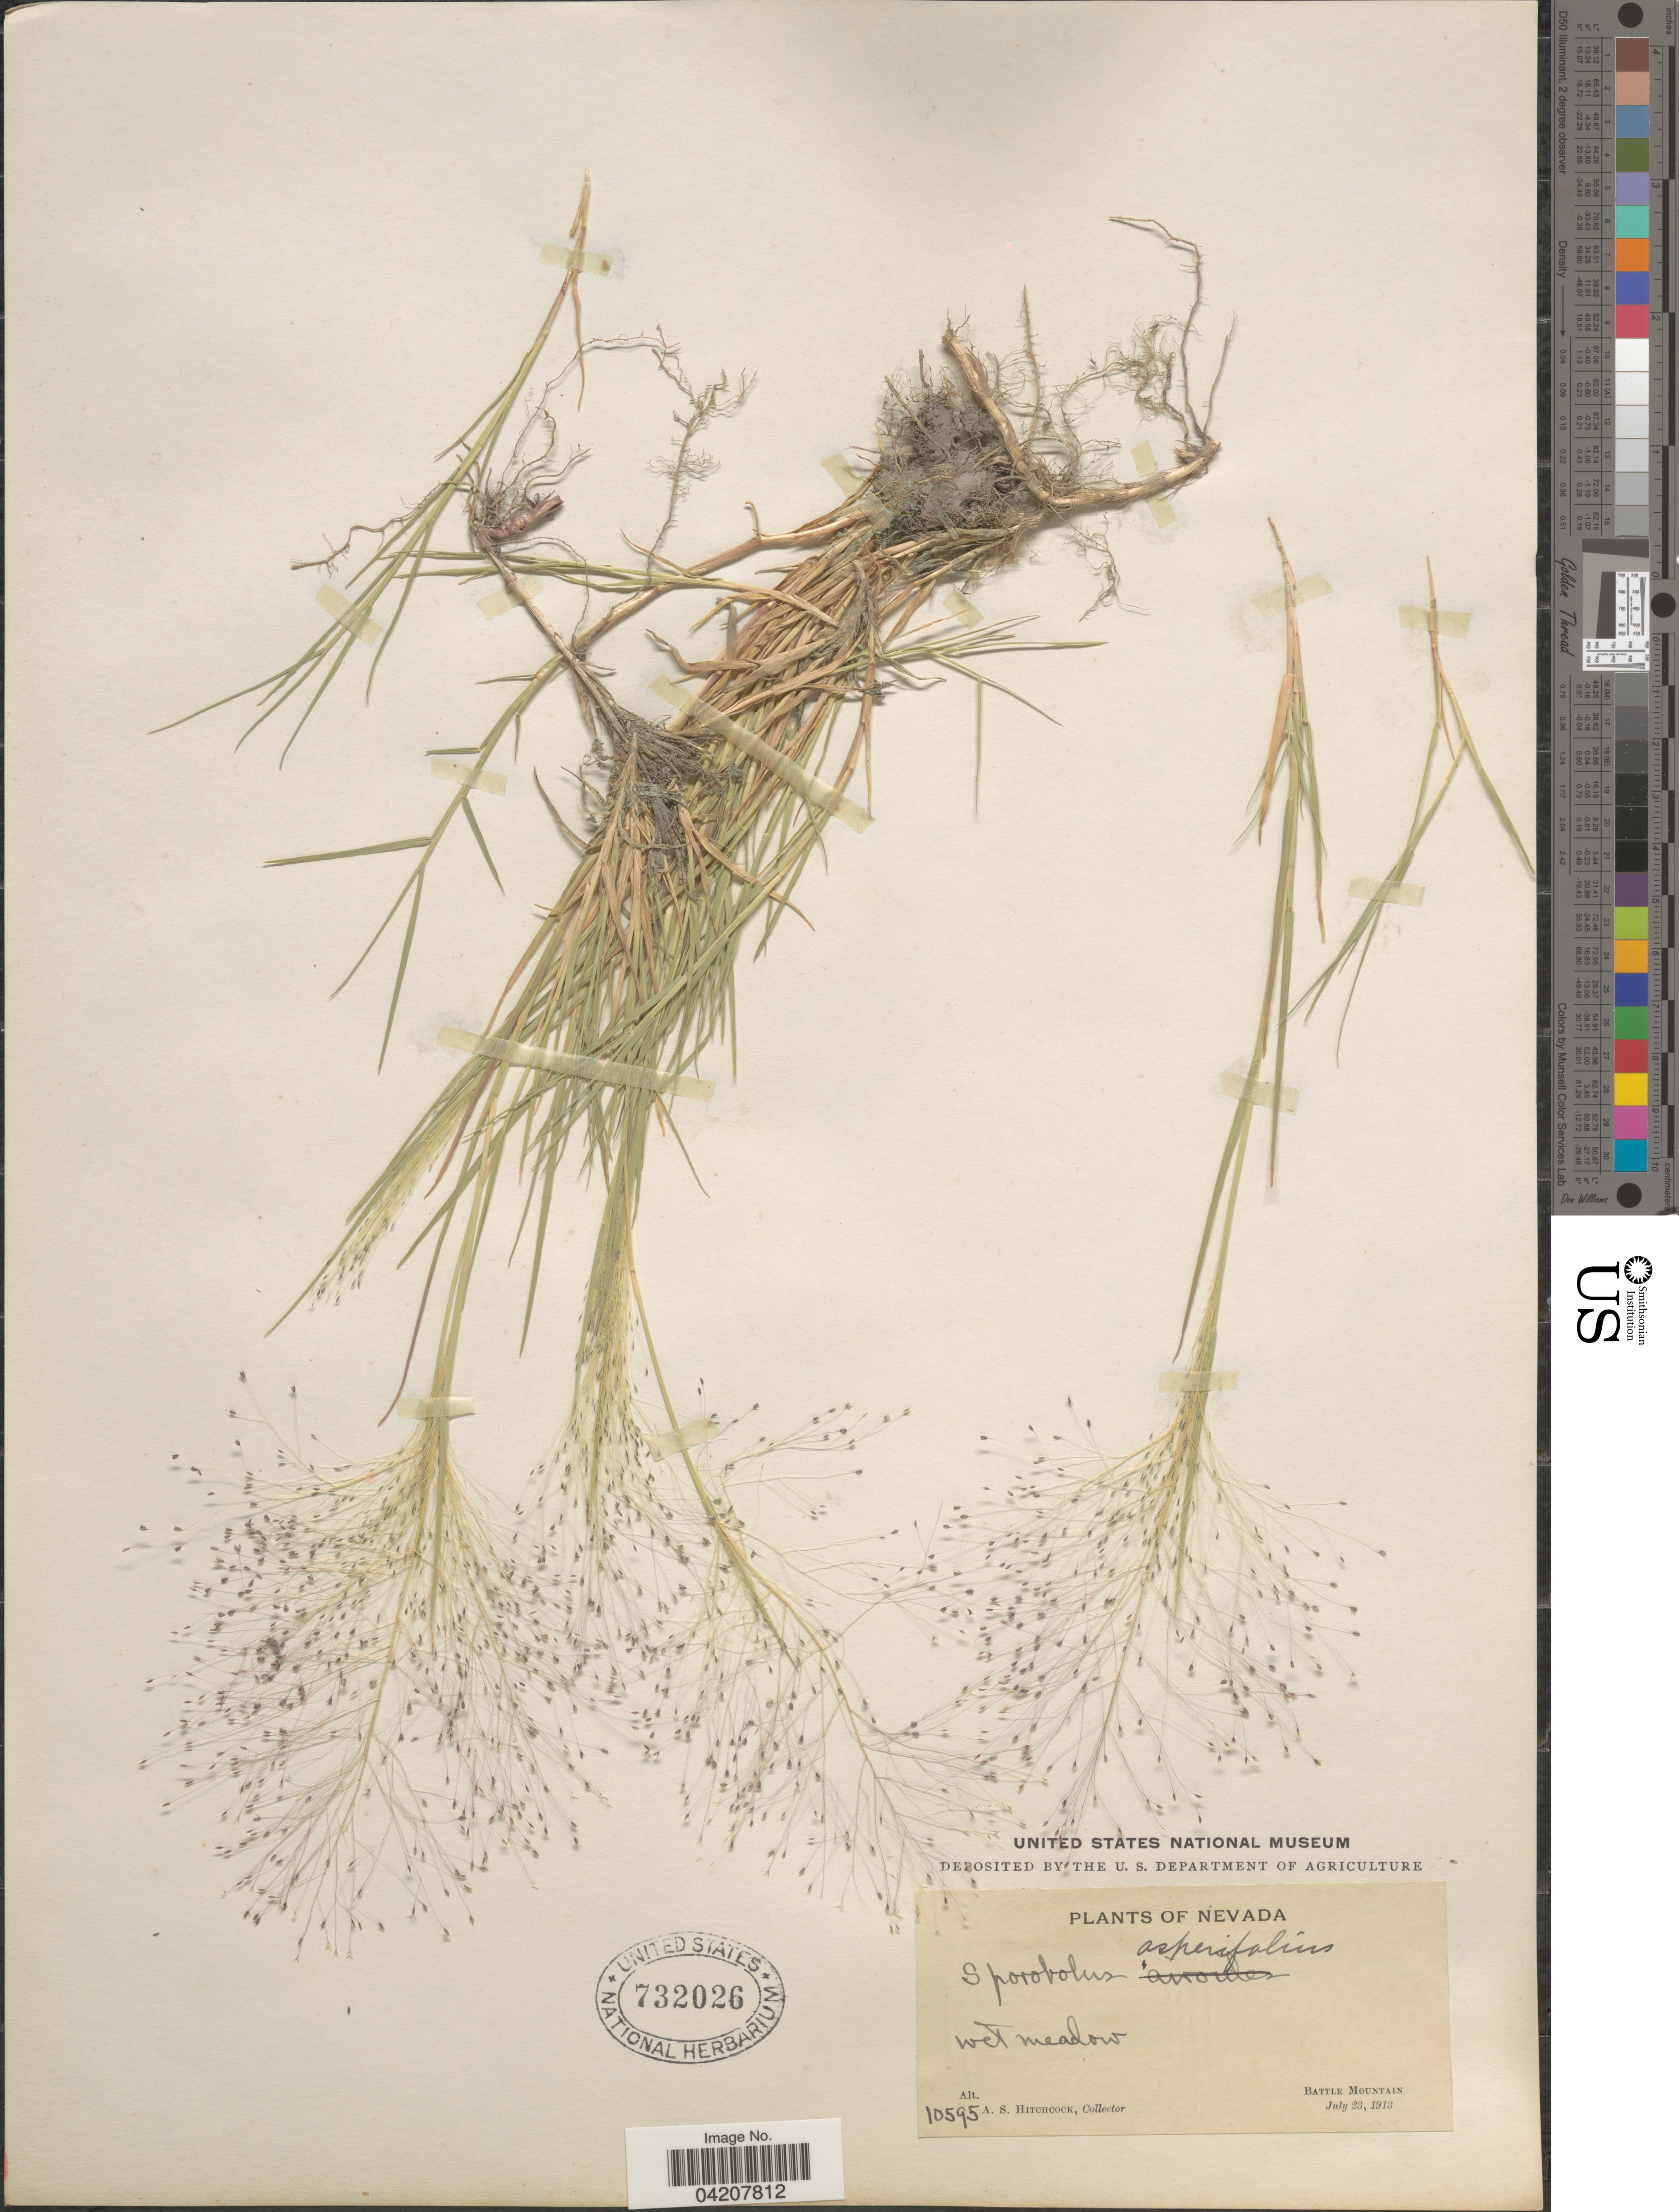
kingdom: Plantae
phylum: Tracheophyta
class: Liliopsida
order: Poales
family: Poaceae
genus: Muhlenbergia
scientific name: Muhlenbergia asperifolia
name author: (Nees & Meyen ex Trin.) Parodi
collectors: A. S. Hitchcock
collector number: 10595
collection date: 1913-07-23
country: United States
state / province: Nevada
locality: Battle Mountain.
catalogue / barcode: US 732026